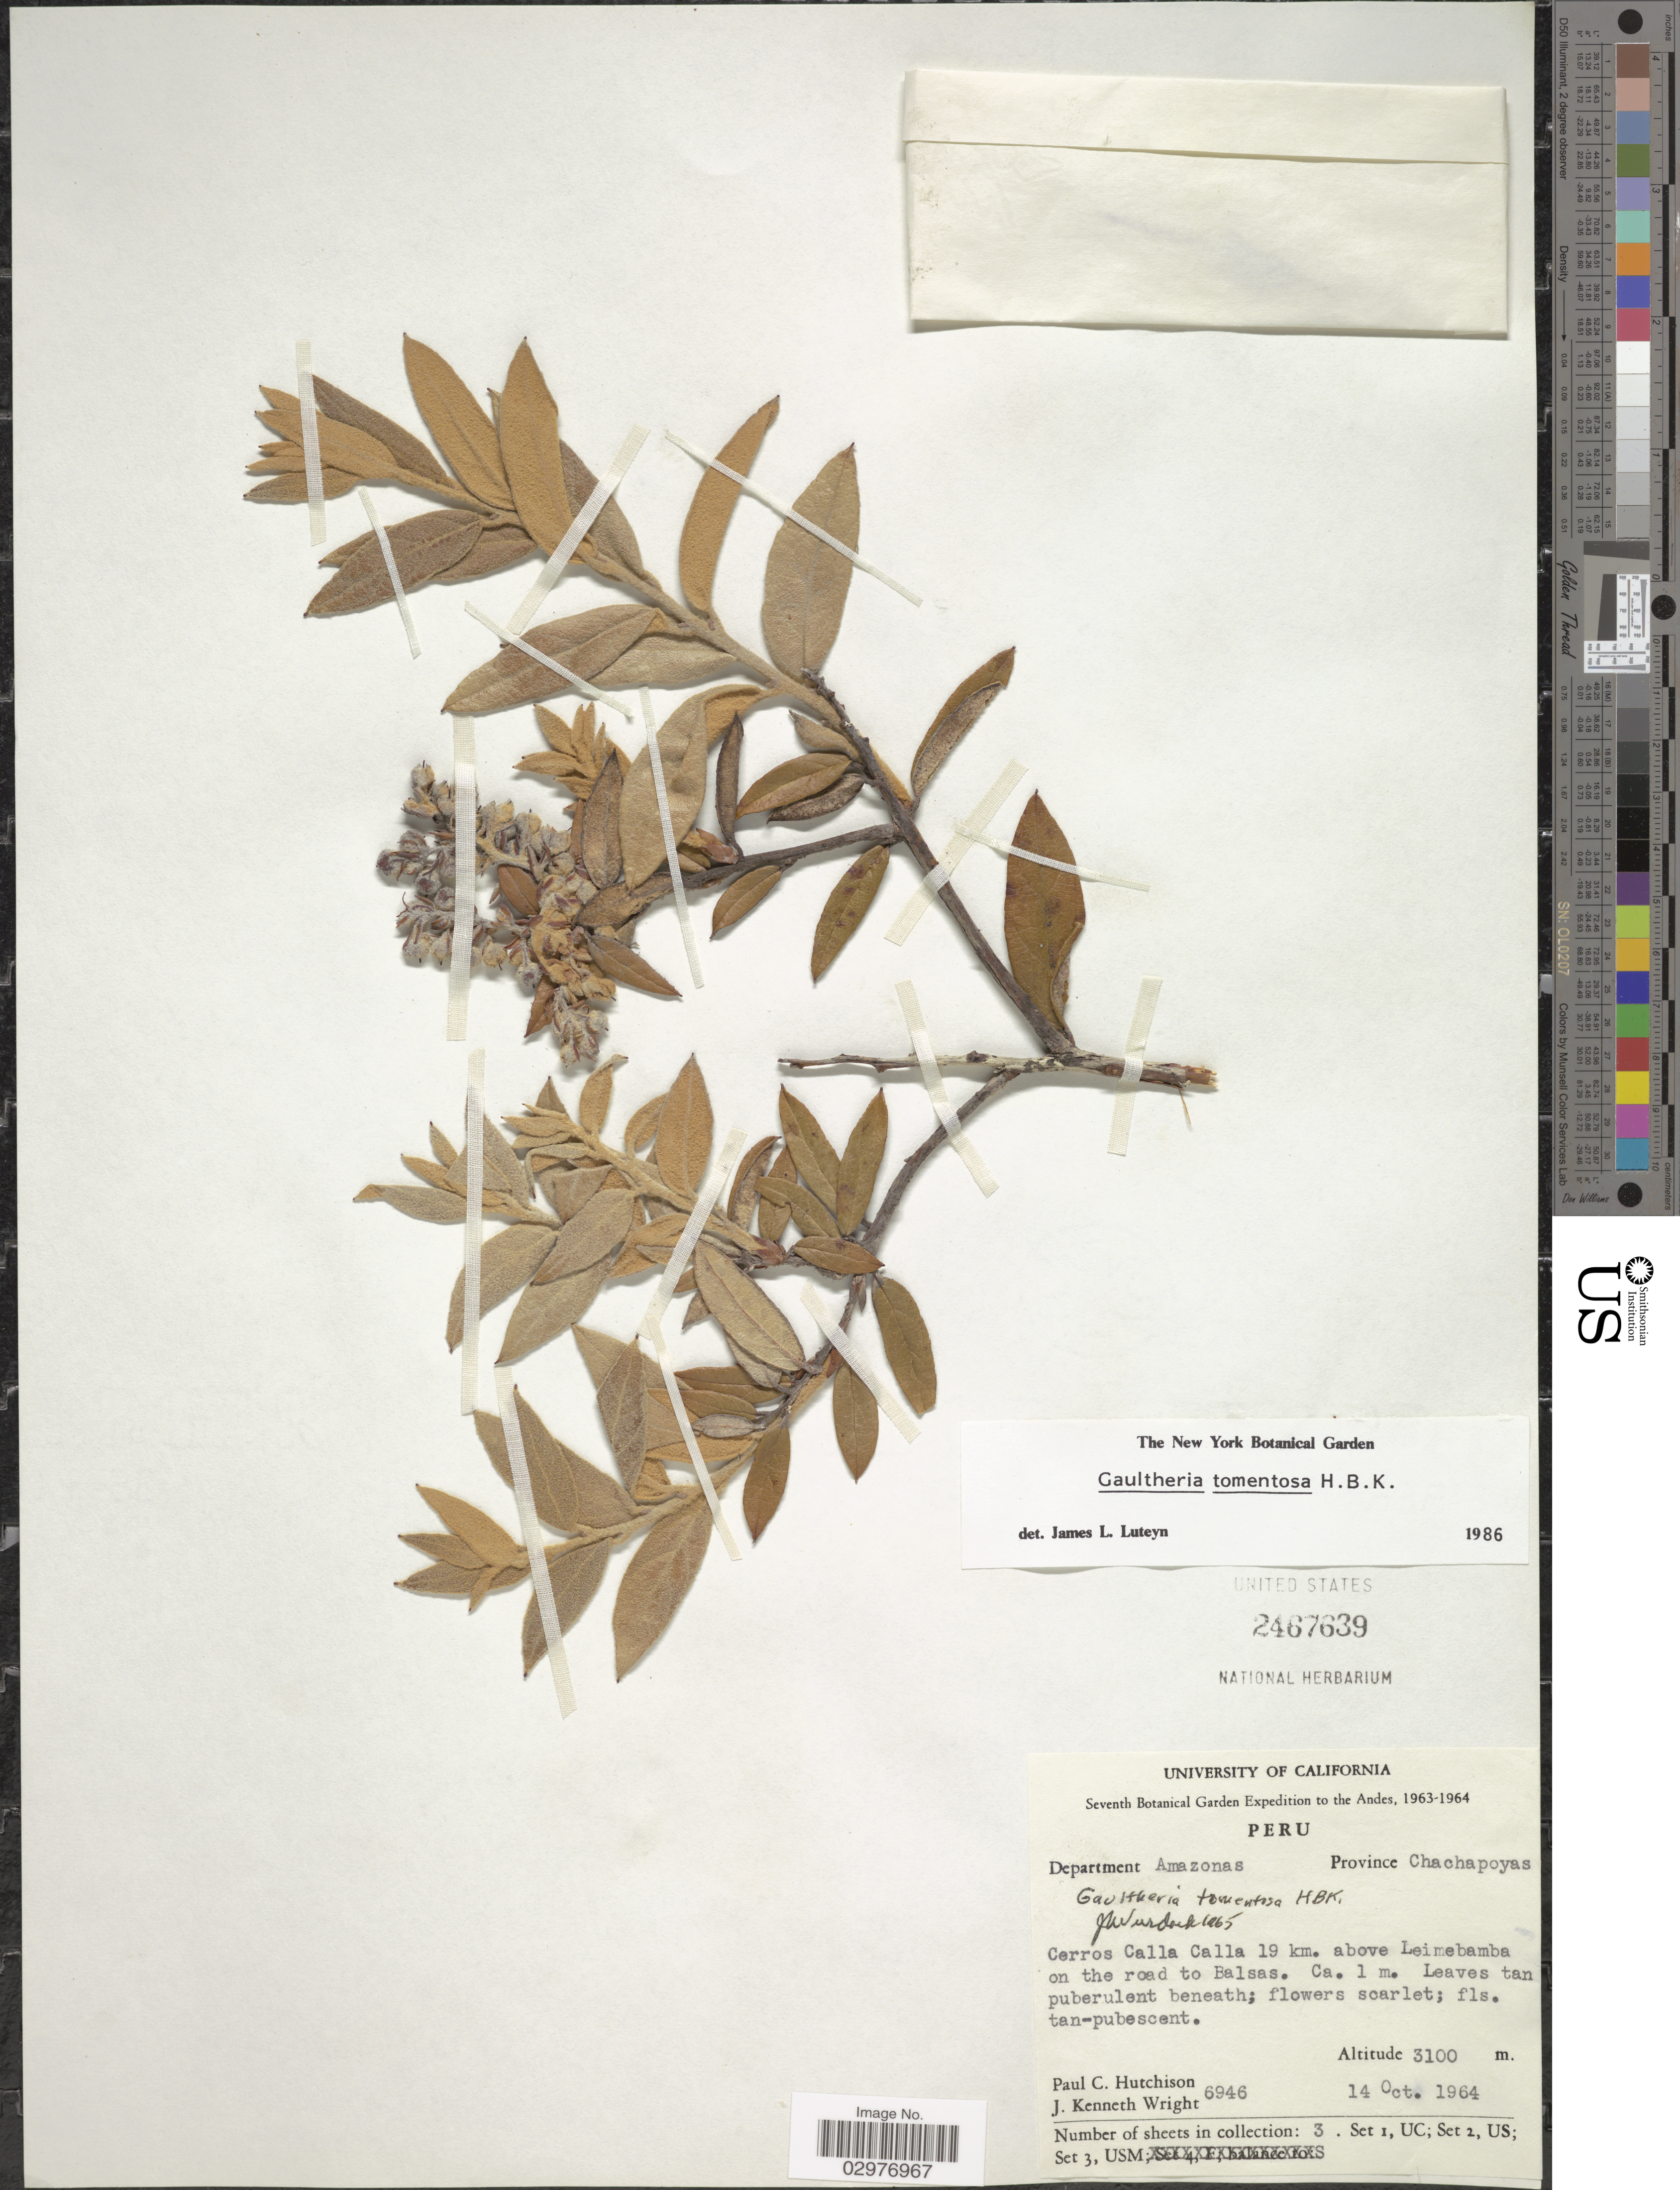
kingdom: Plantae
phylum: Tracheophyta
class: Magnoliopsida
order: Ericales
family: Ericaceae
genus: Gaultheria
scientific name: Gaultheria tomentosa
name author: Kunth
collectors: P. C. Hutchison & J. K. Wright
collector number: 6946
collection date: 1964-10-14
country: Peru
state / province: Amazonas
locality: The Andes. Department Amazonas. Province Chachapoyas. Cerros Calla Calla 19 km. above Leimebamba on the road to Balsas.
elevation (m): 3100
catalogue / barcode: US 2467639